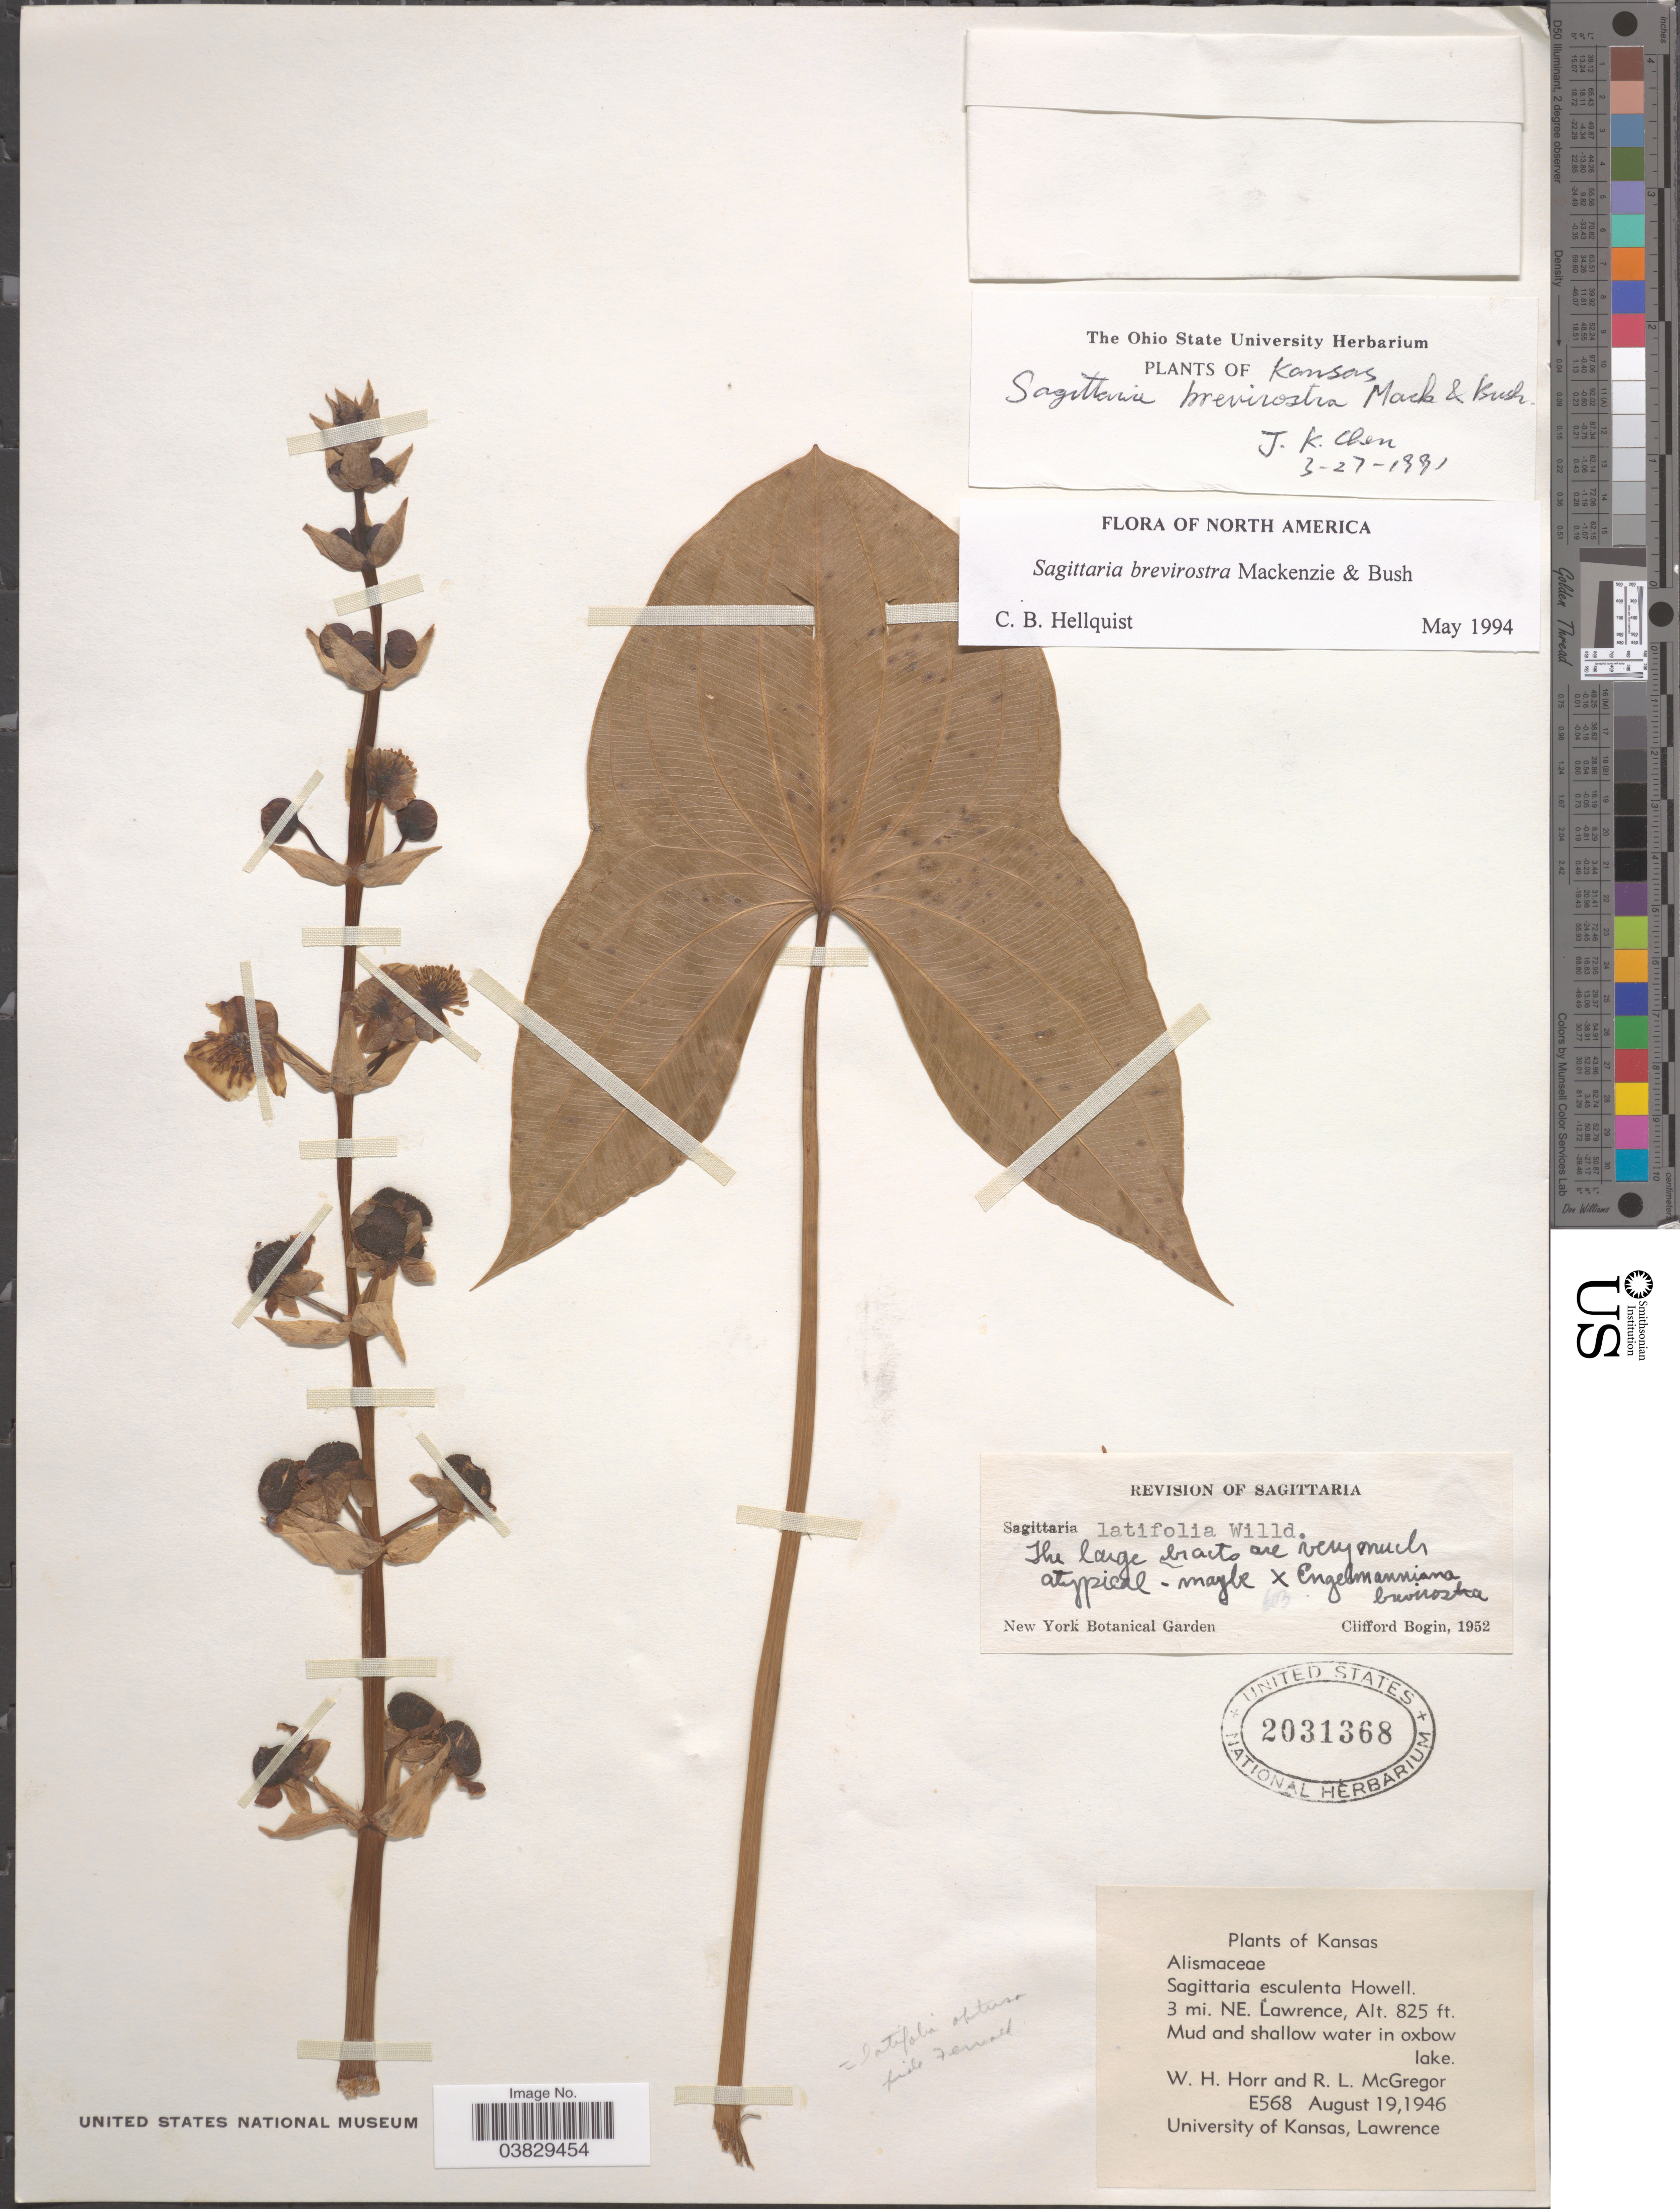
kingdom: Plantae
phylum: Tracheophyta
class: Liliopsida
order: Alismatales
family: Alismataceae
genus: Sagittaria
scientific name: Sagittaria brevirostra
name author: Mack. & Bush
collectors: W. H. Horr & R. McGregor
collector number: E568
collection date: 1946-08-19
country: United States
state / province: Kansas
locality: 3 mi. NE. Lawrence.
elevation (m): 251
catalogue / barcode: US 2031368